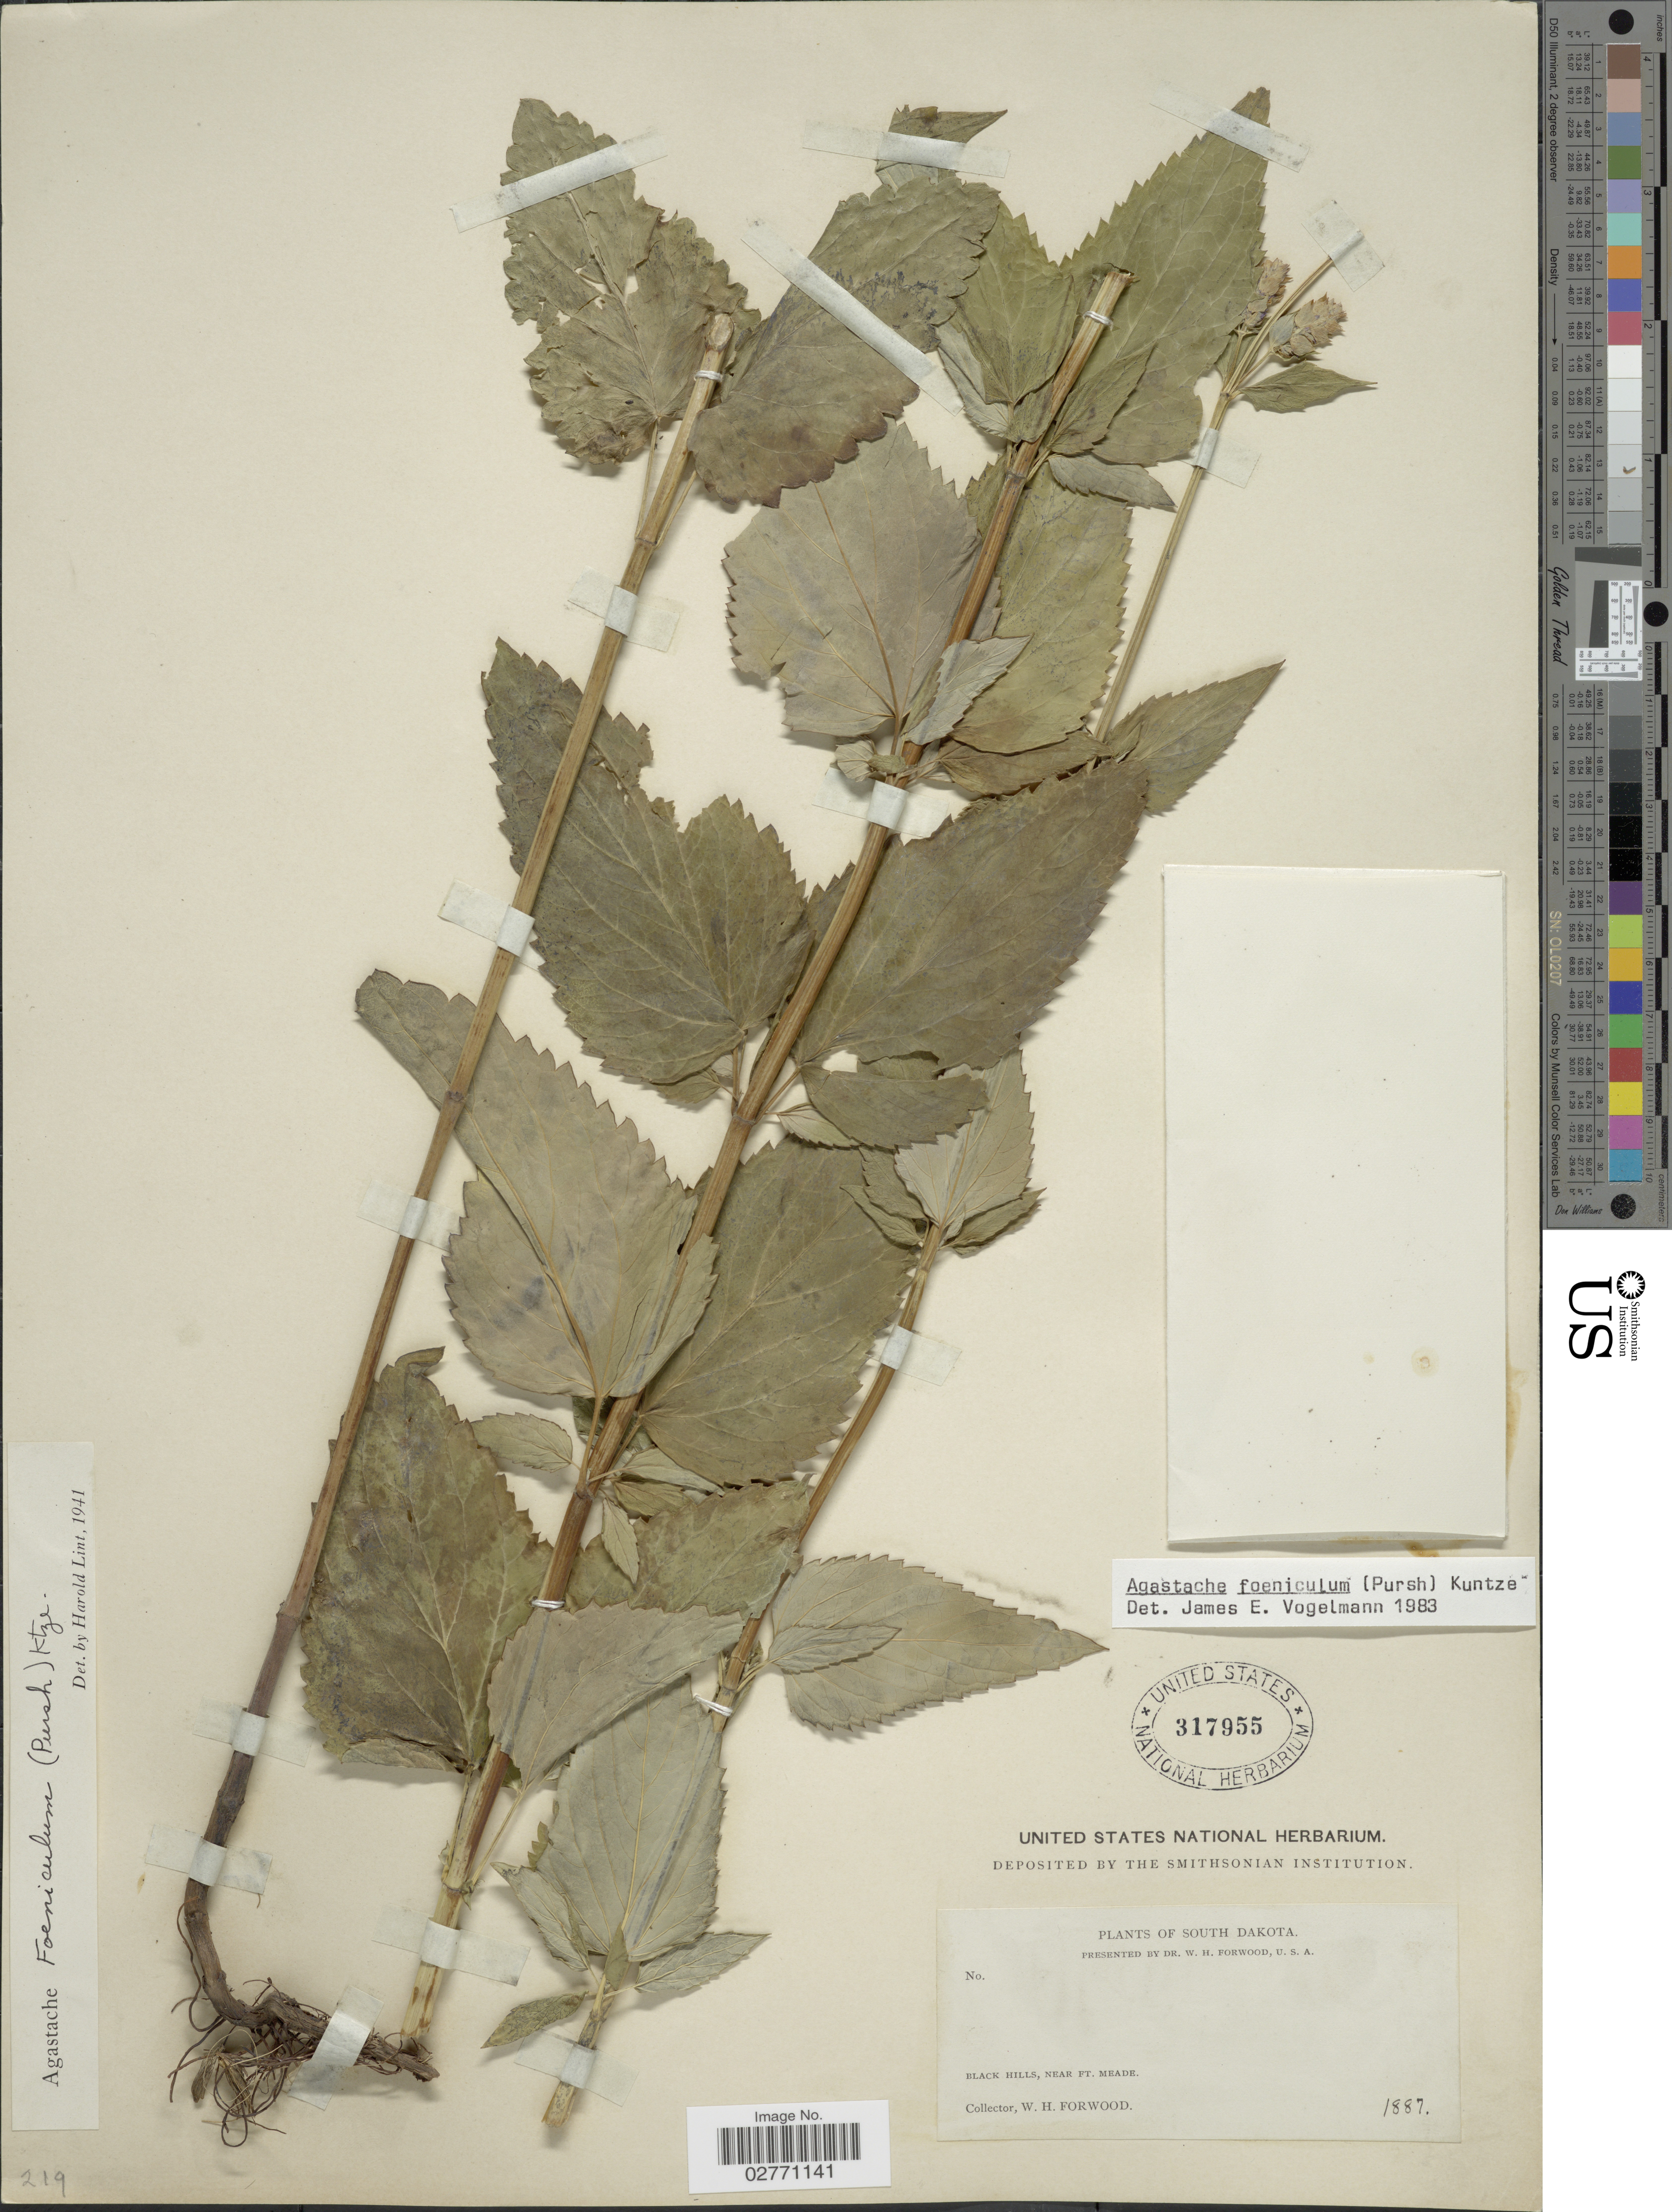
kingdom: Plantae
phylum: Tracheophyta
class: Magnoliopsida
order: Lamiales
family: Lamiaceae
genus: Agastache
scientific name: Agastache foeniculum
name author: (Pursh) Kuntze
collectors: W. Forwood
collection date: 1887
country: United States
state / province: South Dakota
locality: Black Hills, near Ft. Meade.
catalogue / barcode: US 317955